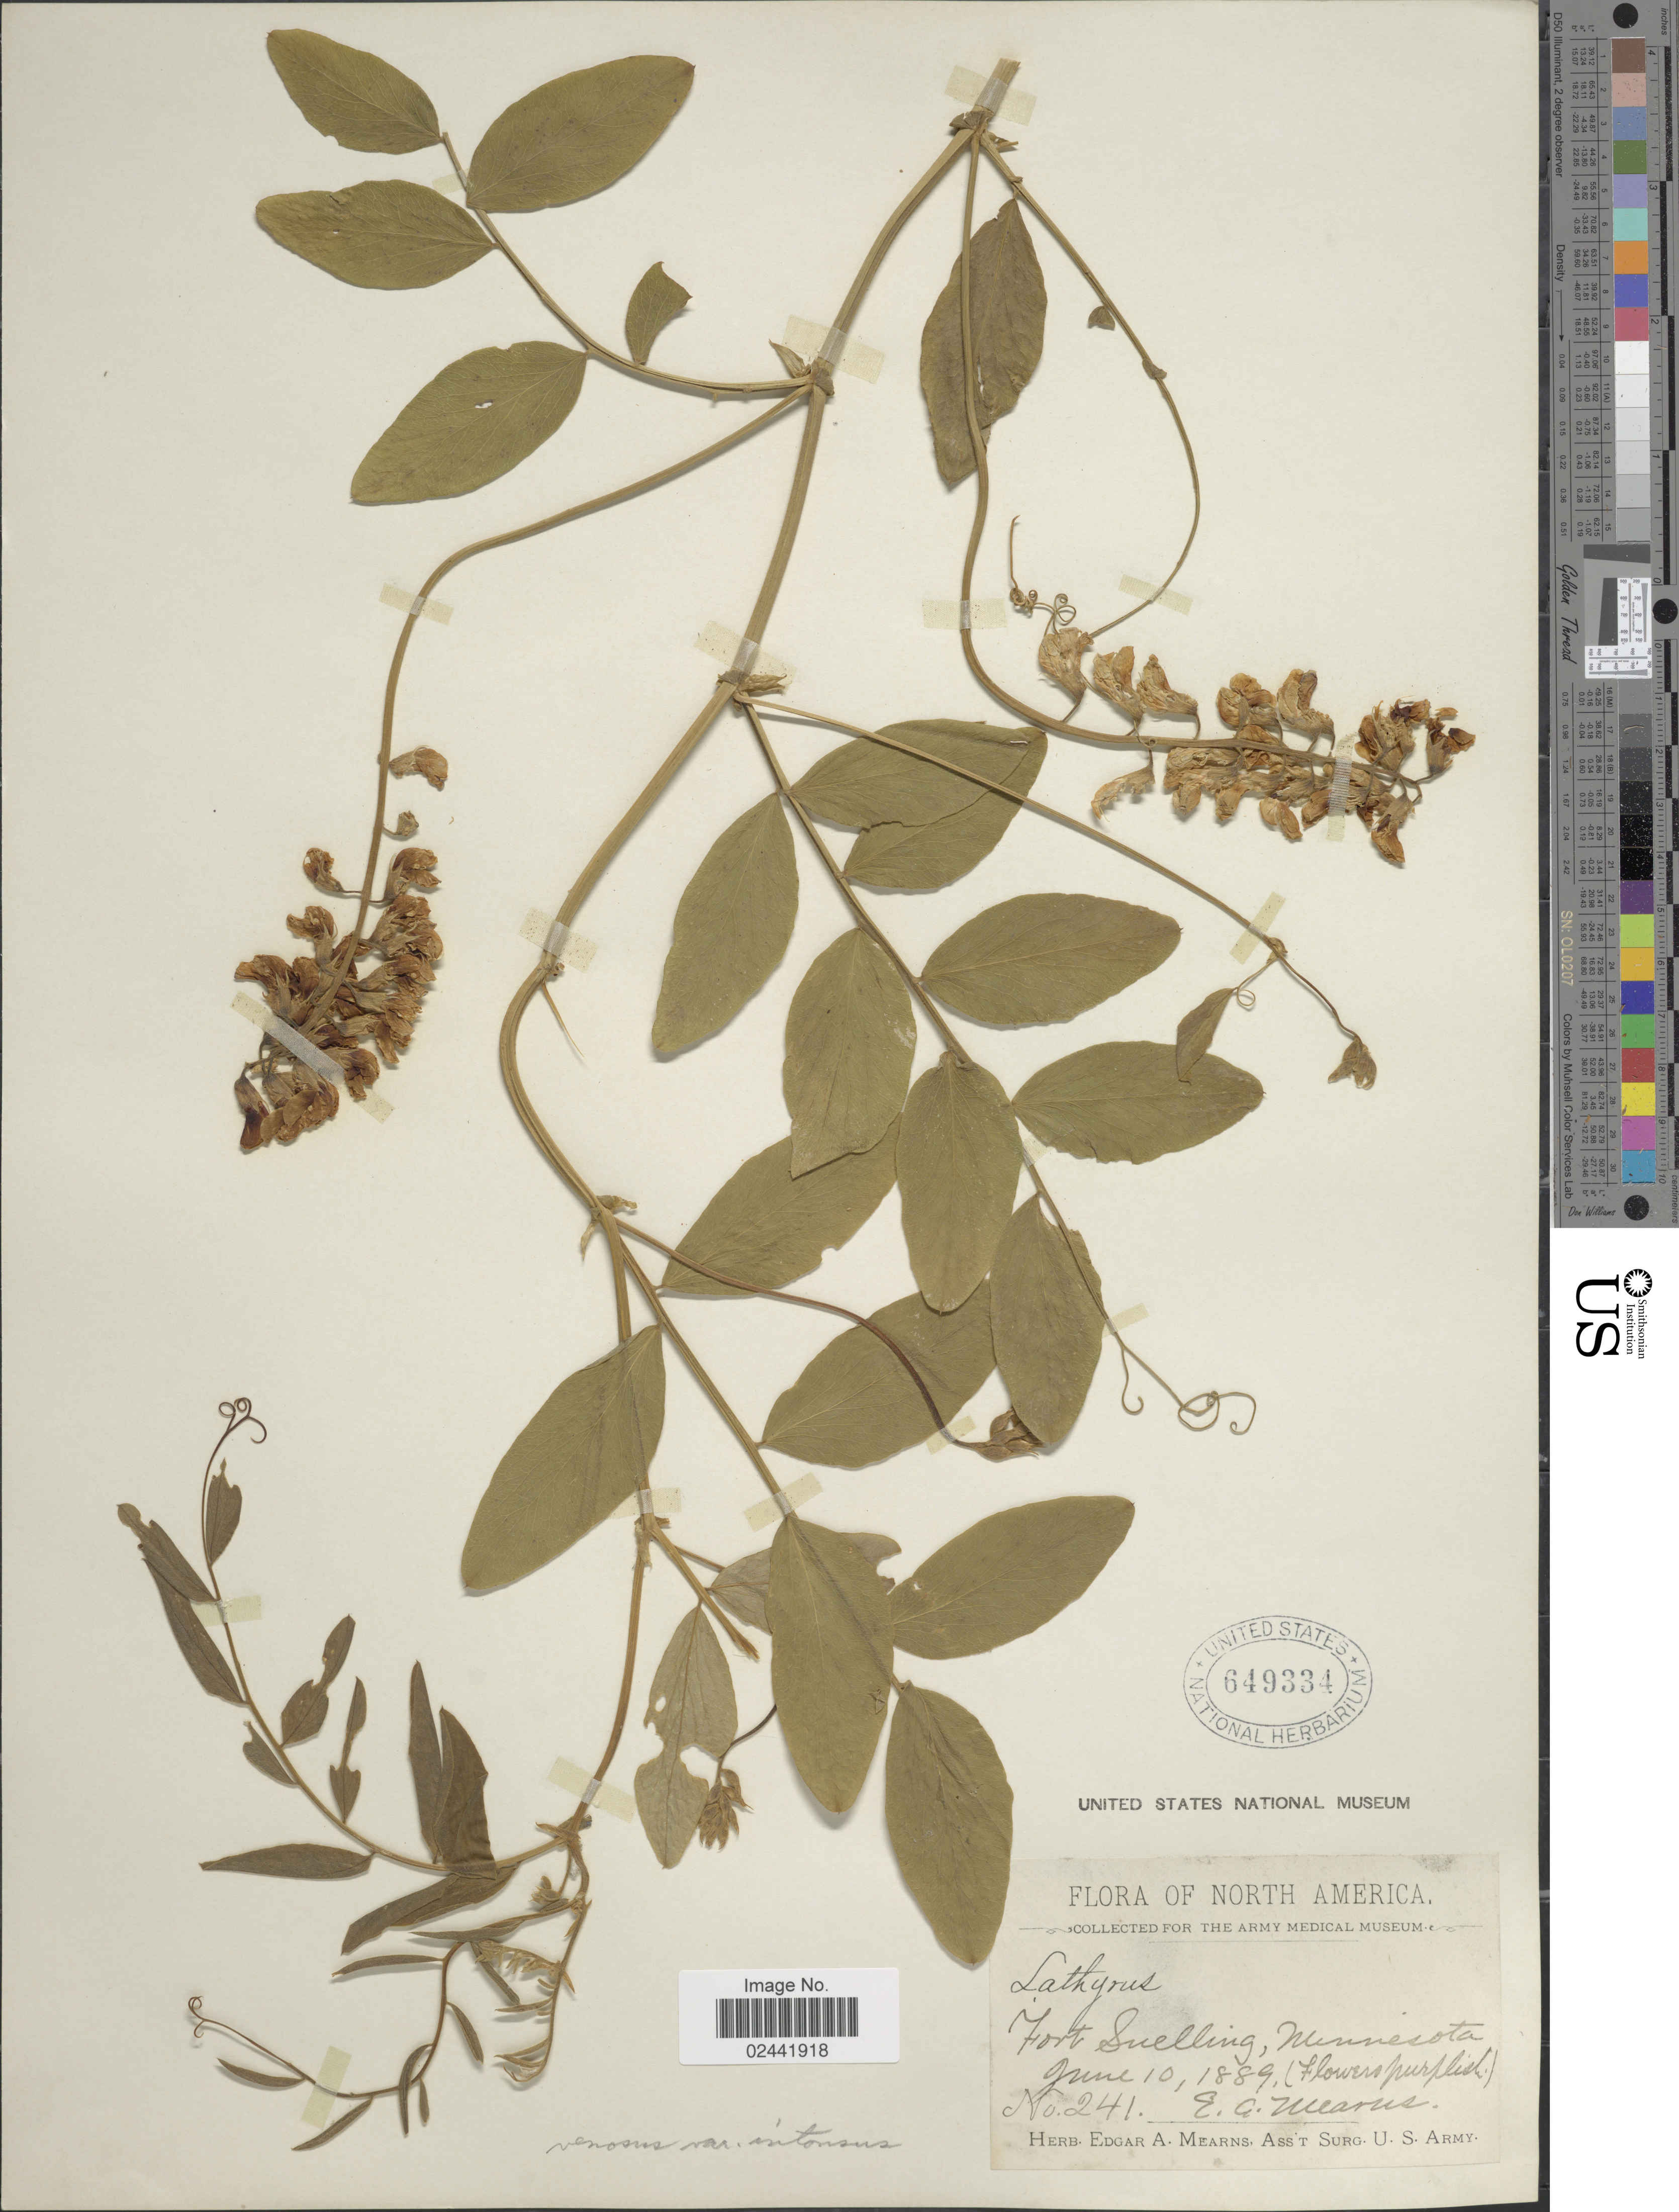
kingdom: Plantae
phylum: Tracheophyta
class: Magnoliopsida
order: Fabales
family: Fabaceae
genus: Lathyrus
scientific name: Lathyrus venosus var. intonsus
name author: Butters & H. St. John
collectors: E. A. Mearns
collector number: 241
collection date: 1889-06-10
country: United States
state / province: Minnesota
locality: Fort Snelling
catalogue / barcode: US 649334